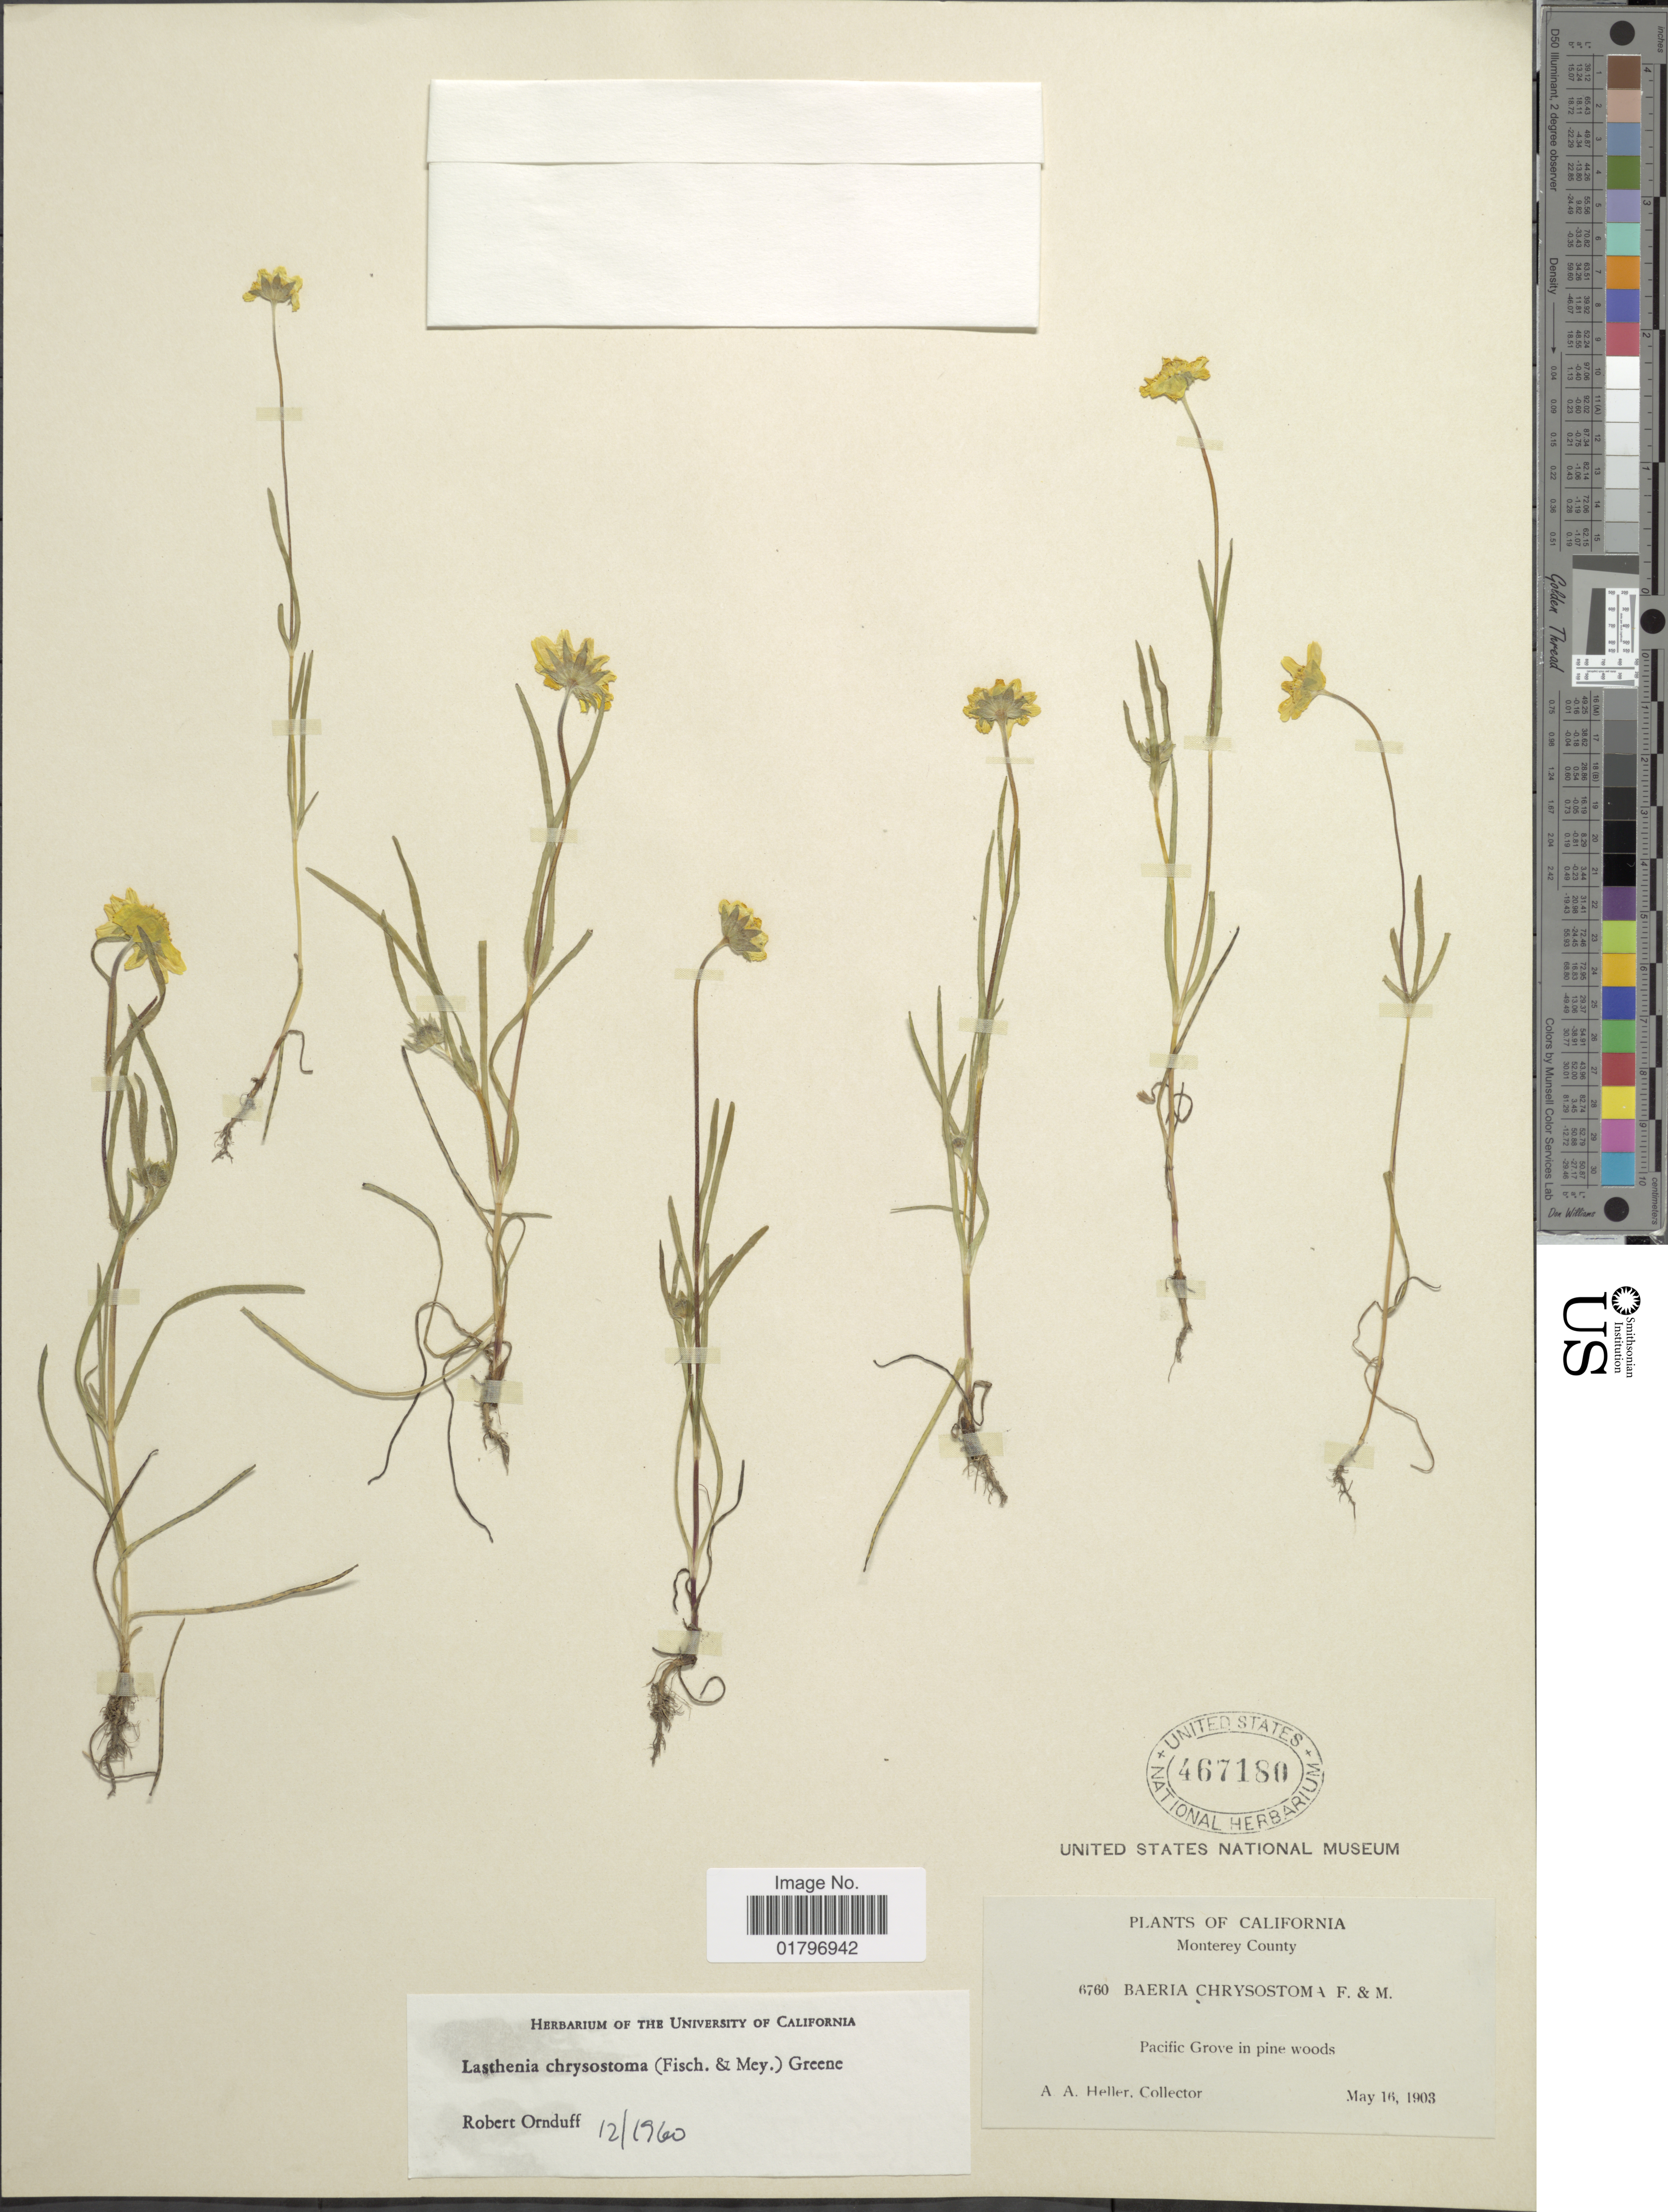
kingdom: Plantae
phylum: Tracheophyta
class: Magnoliopsida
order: Asterales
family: Asteraceae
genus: Lasthenia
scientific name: Lasthenia chrysostoma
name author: (Fisch. & C.A. Mey.) Greene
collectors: A. A. Heller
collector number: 6760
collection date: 1903-05-16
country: United States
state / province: California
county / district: Monterey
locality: Monterey County. Pacific Grove in pine woods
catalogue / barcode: US 467180